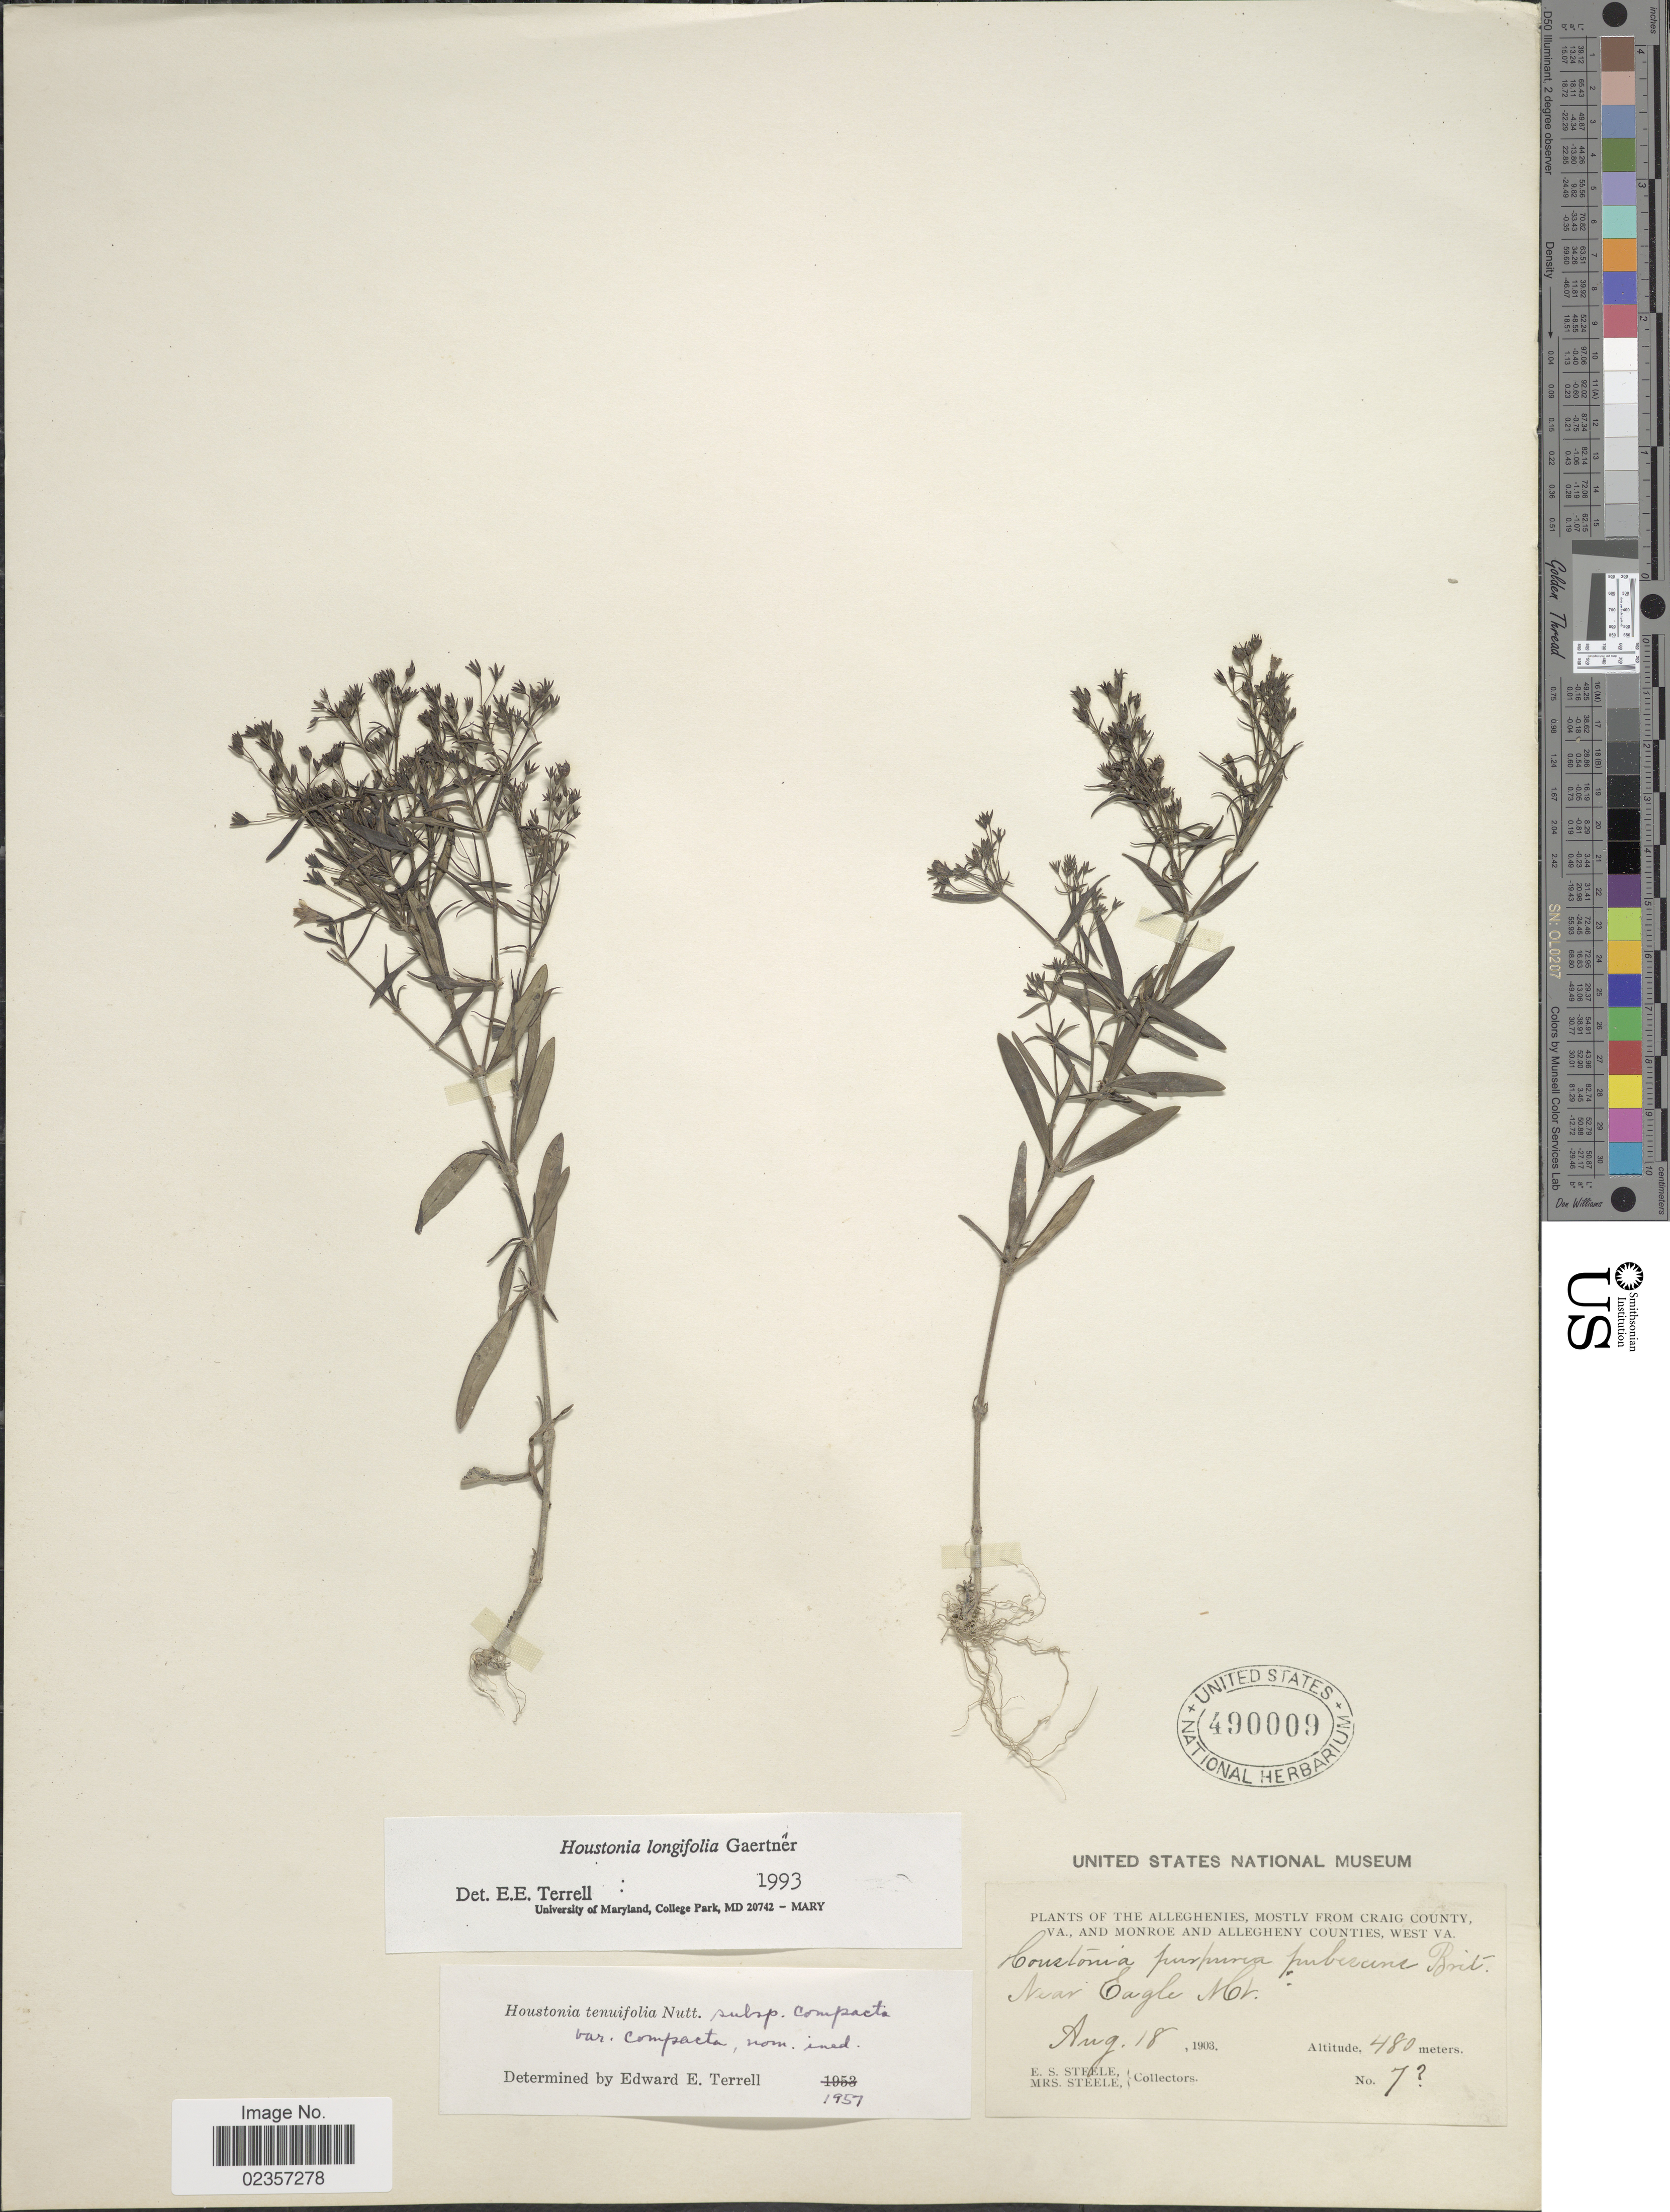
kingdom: Plantae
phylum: Tracheophyta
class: Magnoliopsida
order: Gentianales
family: Rubiaceae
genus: Houstonia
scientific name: Houstonia longifolia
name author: Gaertn.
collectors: E. Steele & Mrs. E. S. Steele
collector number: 7?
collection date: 1903-08-18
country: United States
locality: The Alleghenies, mostly from Craig County, VA., and Monroe and Allegheny Counties, West VA. Near Eagle Mt.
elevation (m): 480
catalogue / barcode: US 490009